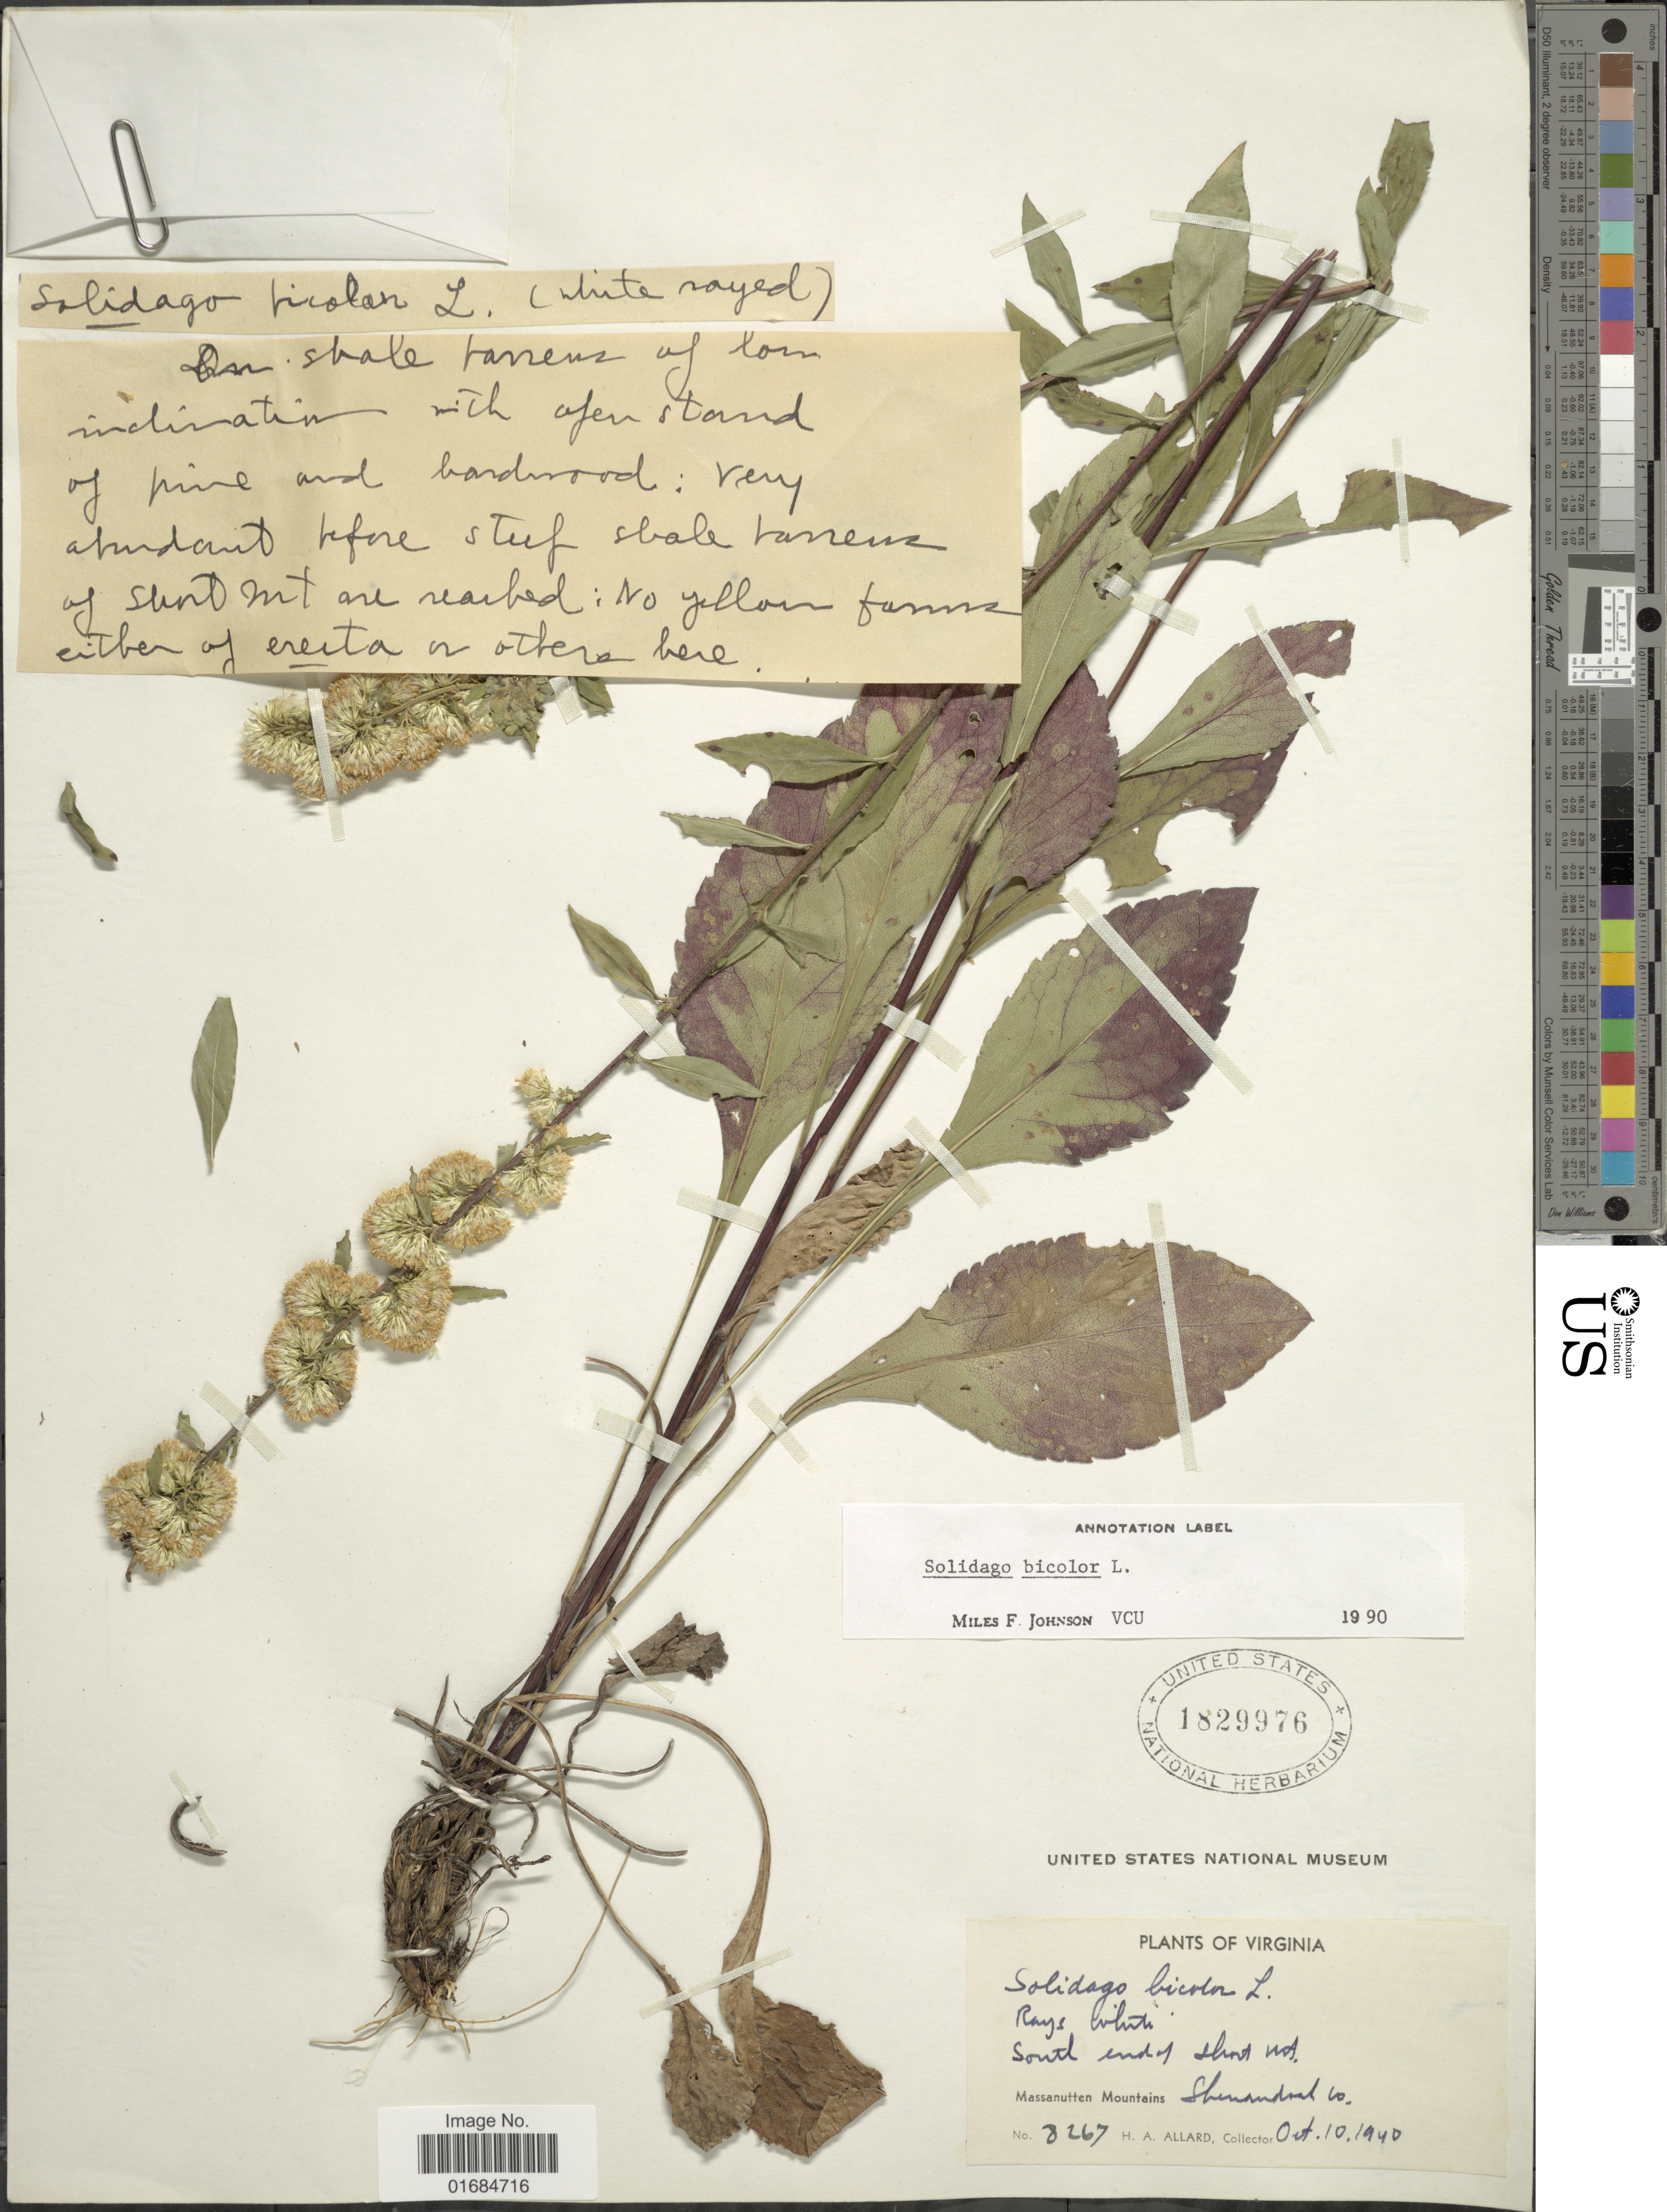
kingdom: Plantae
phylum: Tracheophyta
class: Magnoliopsida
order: Asterales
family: Asteraceae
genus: Solidago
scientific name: Solidago bicolor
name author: L.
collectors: H. A. Allard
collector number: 8267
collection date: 1940-10-10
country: United States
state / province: Virginia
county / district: Shenandoah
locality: South end of short mt. Massanutten Mountains Shenandoah Co.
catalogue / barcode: US 1829976